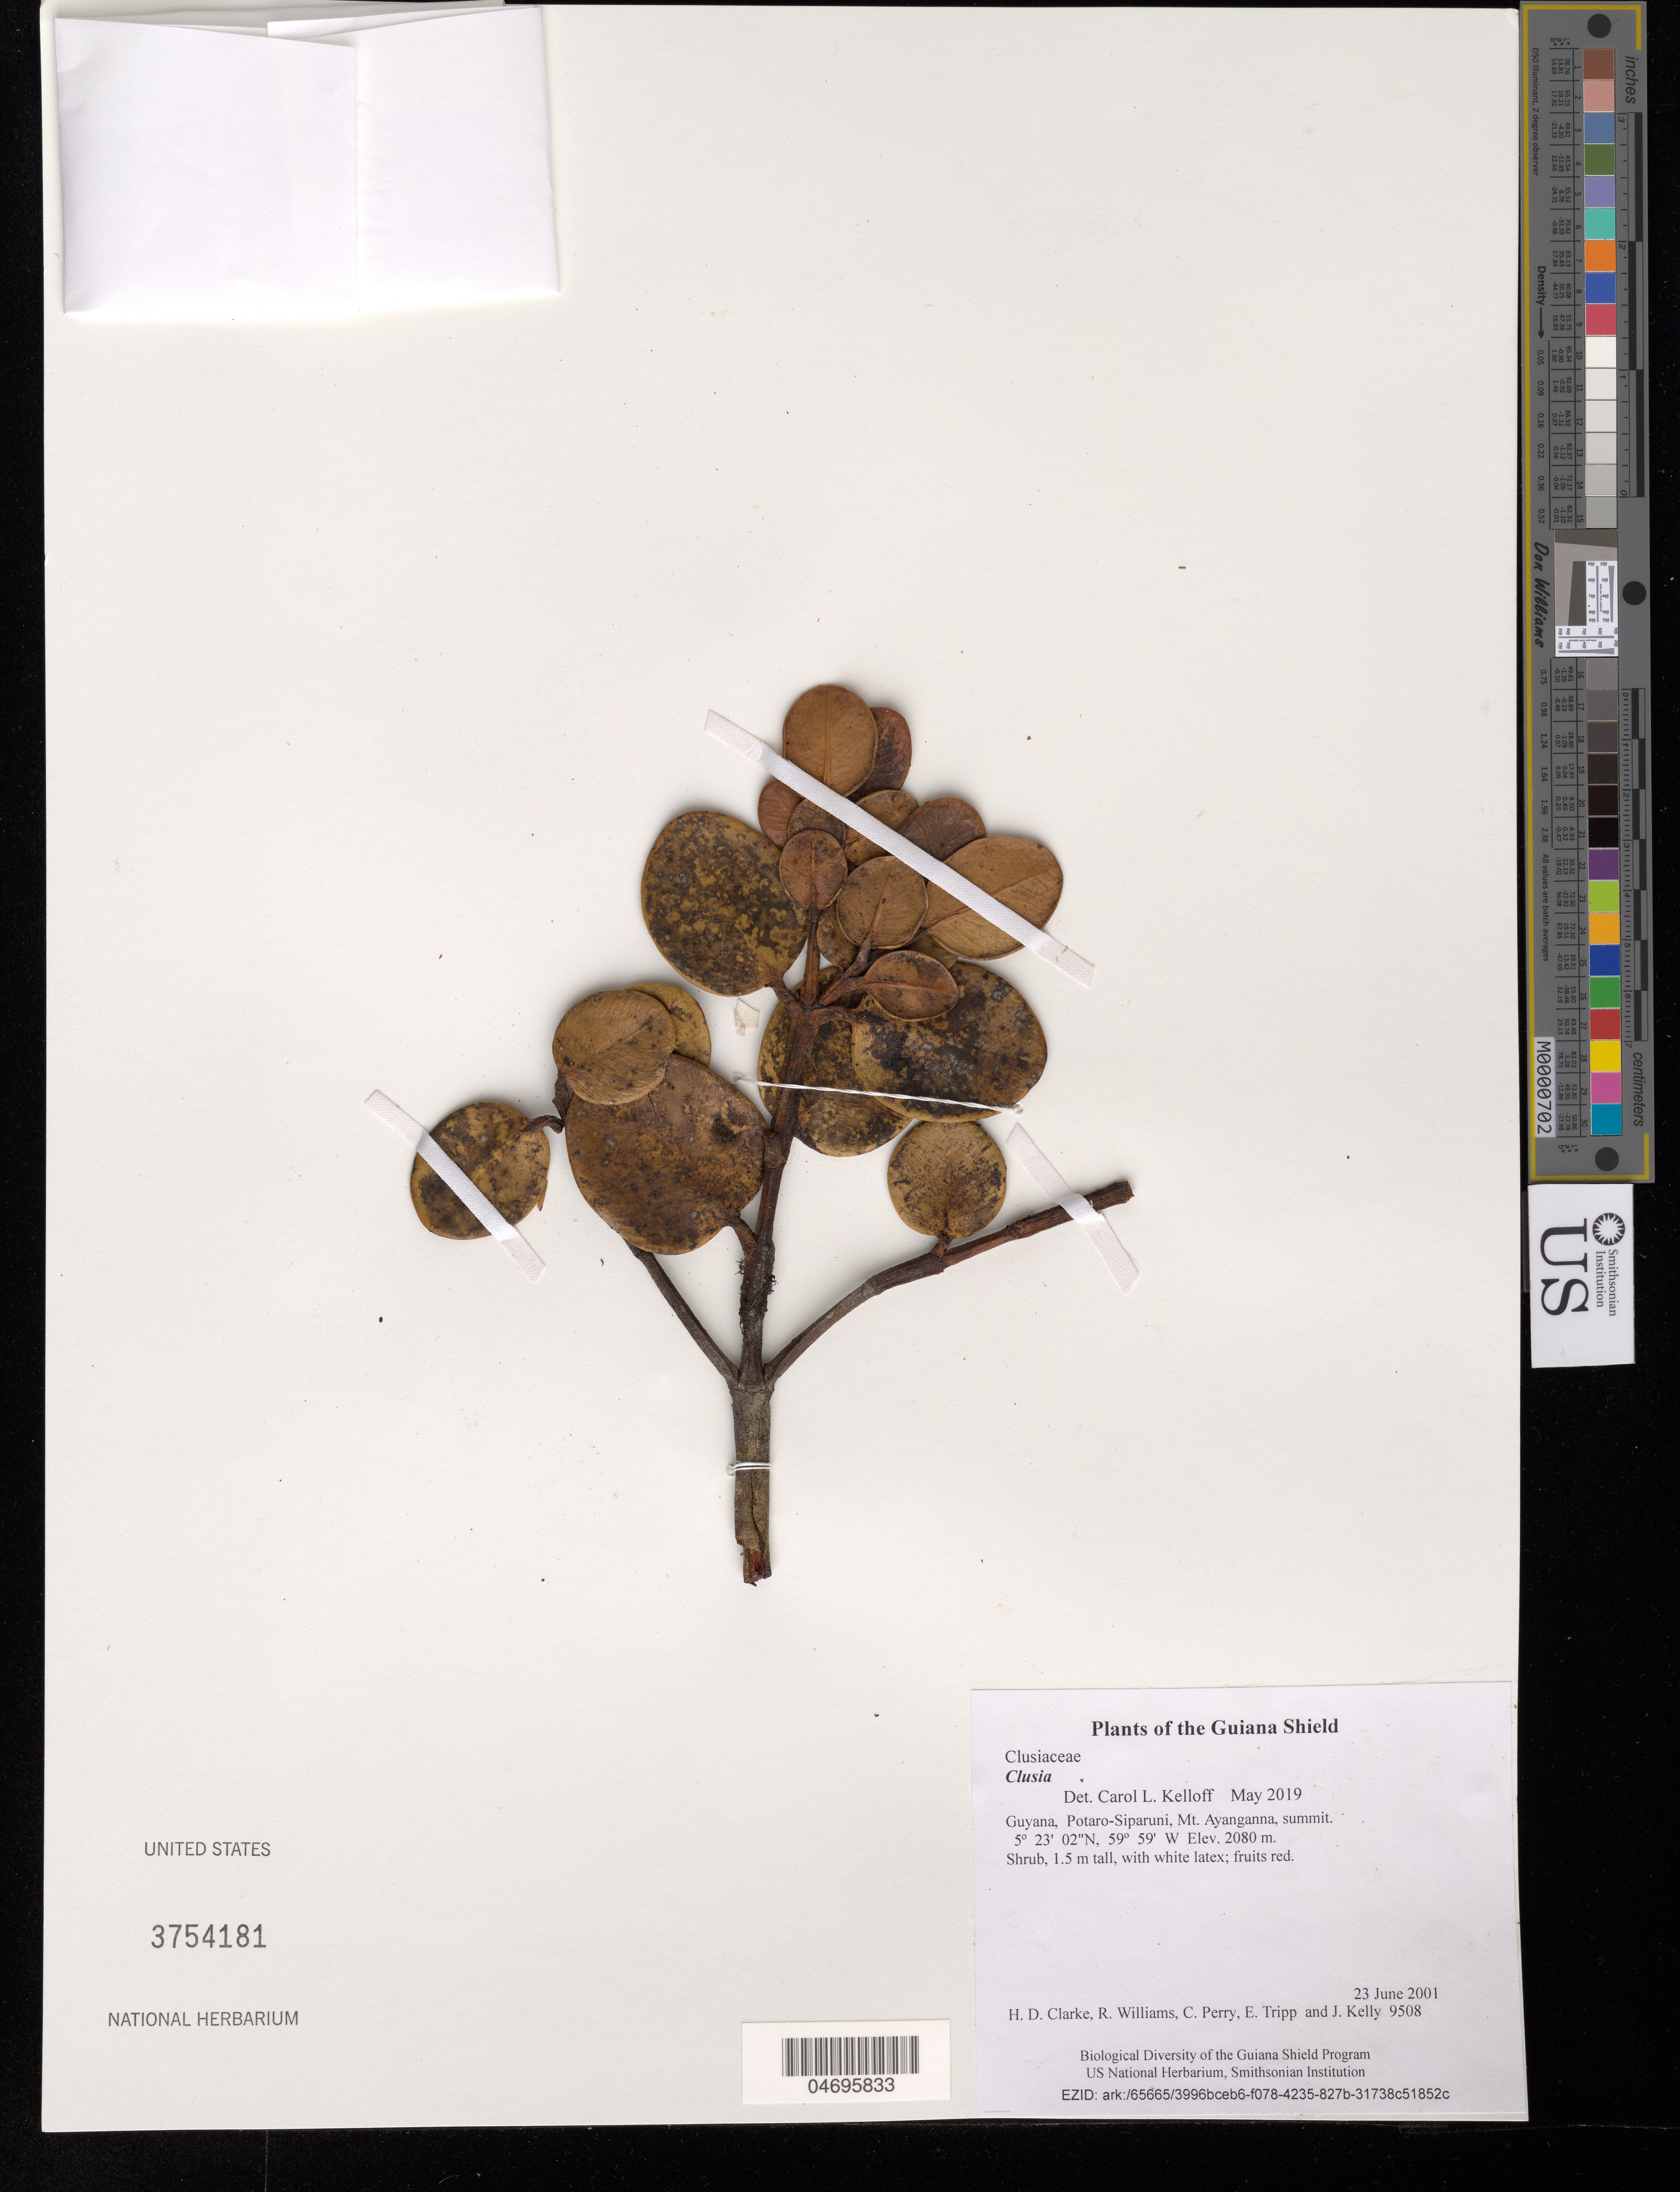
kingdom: Plantae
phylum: Tracheophyta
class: Magnoliopsida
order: Malpighiales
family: Clusiaceae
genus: Clusia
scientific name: Clusia sp.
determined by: Kelloff, Carol L.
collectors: H. D. Clarke, R. Williams, C. Perry, E. Tripp & J. Kelly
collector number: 9508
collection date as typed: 23 June 2001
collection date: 2001-06-23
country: Guyana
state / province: Potaro-Siparuni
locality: Mt. Ayanganna, summit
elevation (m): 2080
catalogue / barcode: US 3754181